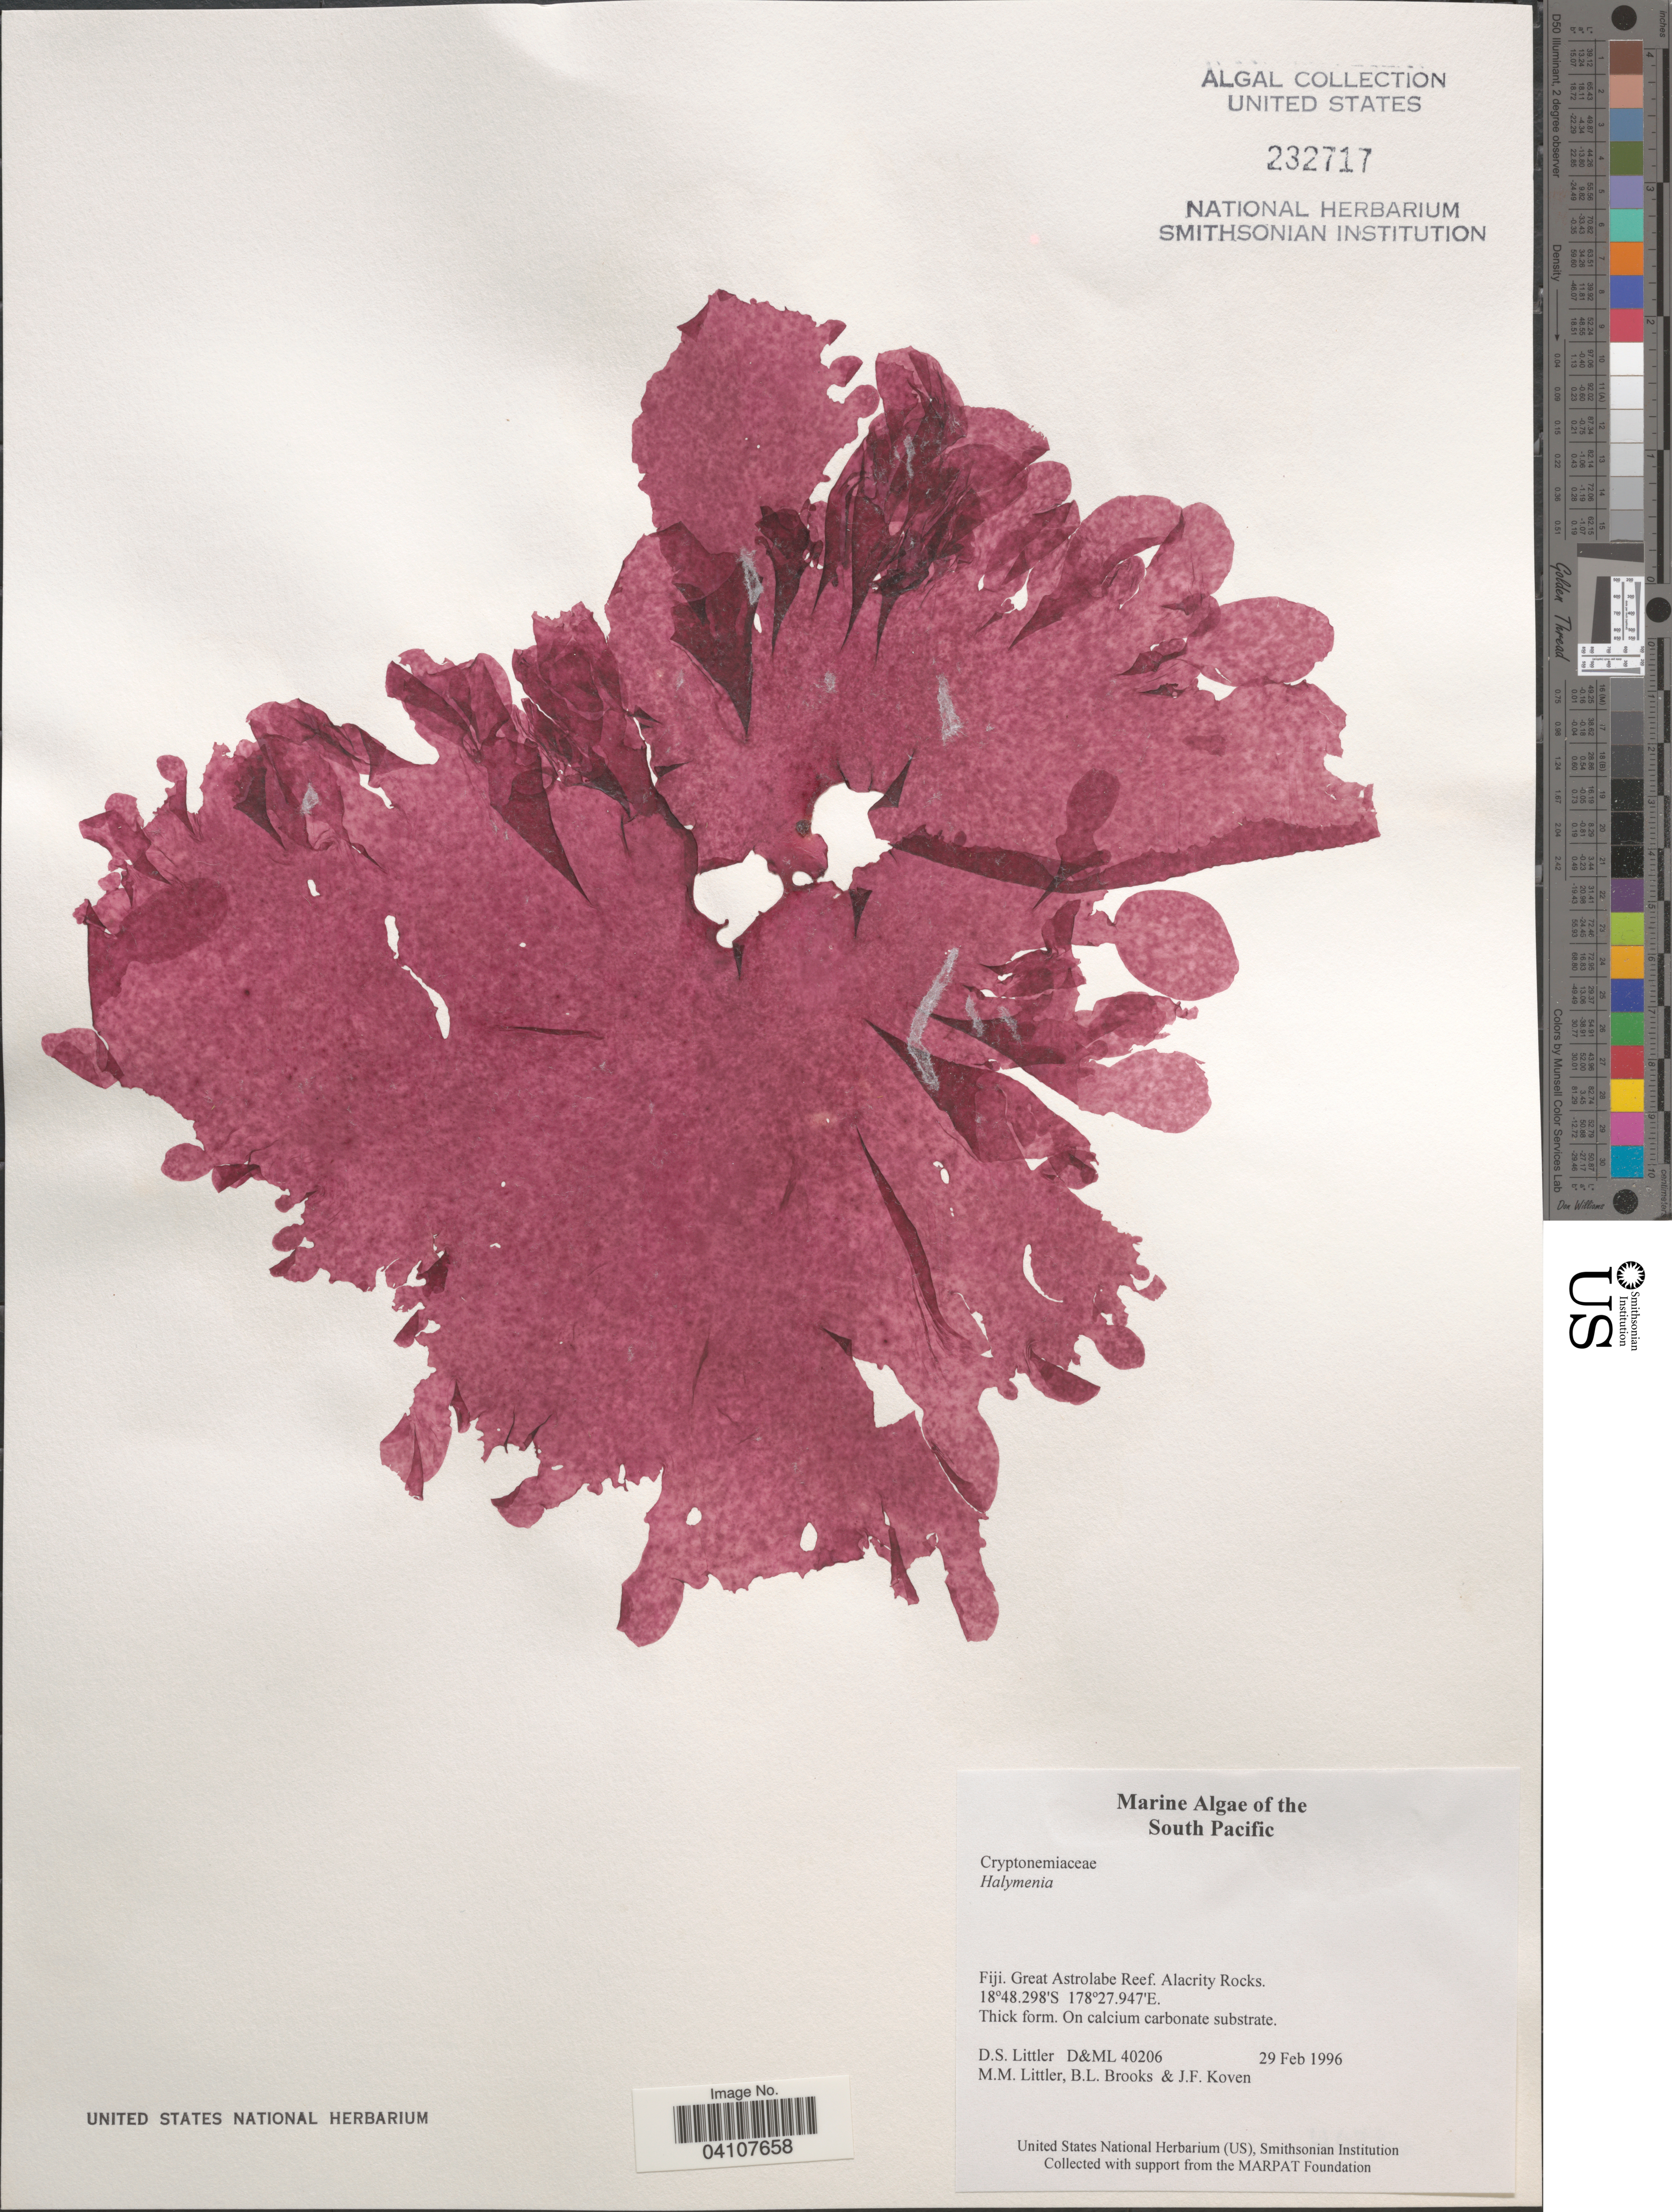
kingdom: Plantae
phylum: Rhodophyta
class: Florideophyceae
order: Halymeniales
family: Halymeniaceae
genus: Halymenia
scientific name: Halymenia sp.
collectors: D. S. Littler, B. Brooks & J. Koven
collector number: D&ML40206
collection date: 1996-02-29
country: Fiji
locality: South Pacific. Great Astrolabe Reef. Alacrity Rocks.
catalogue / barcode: US 232717